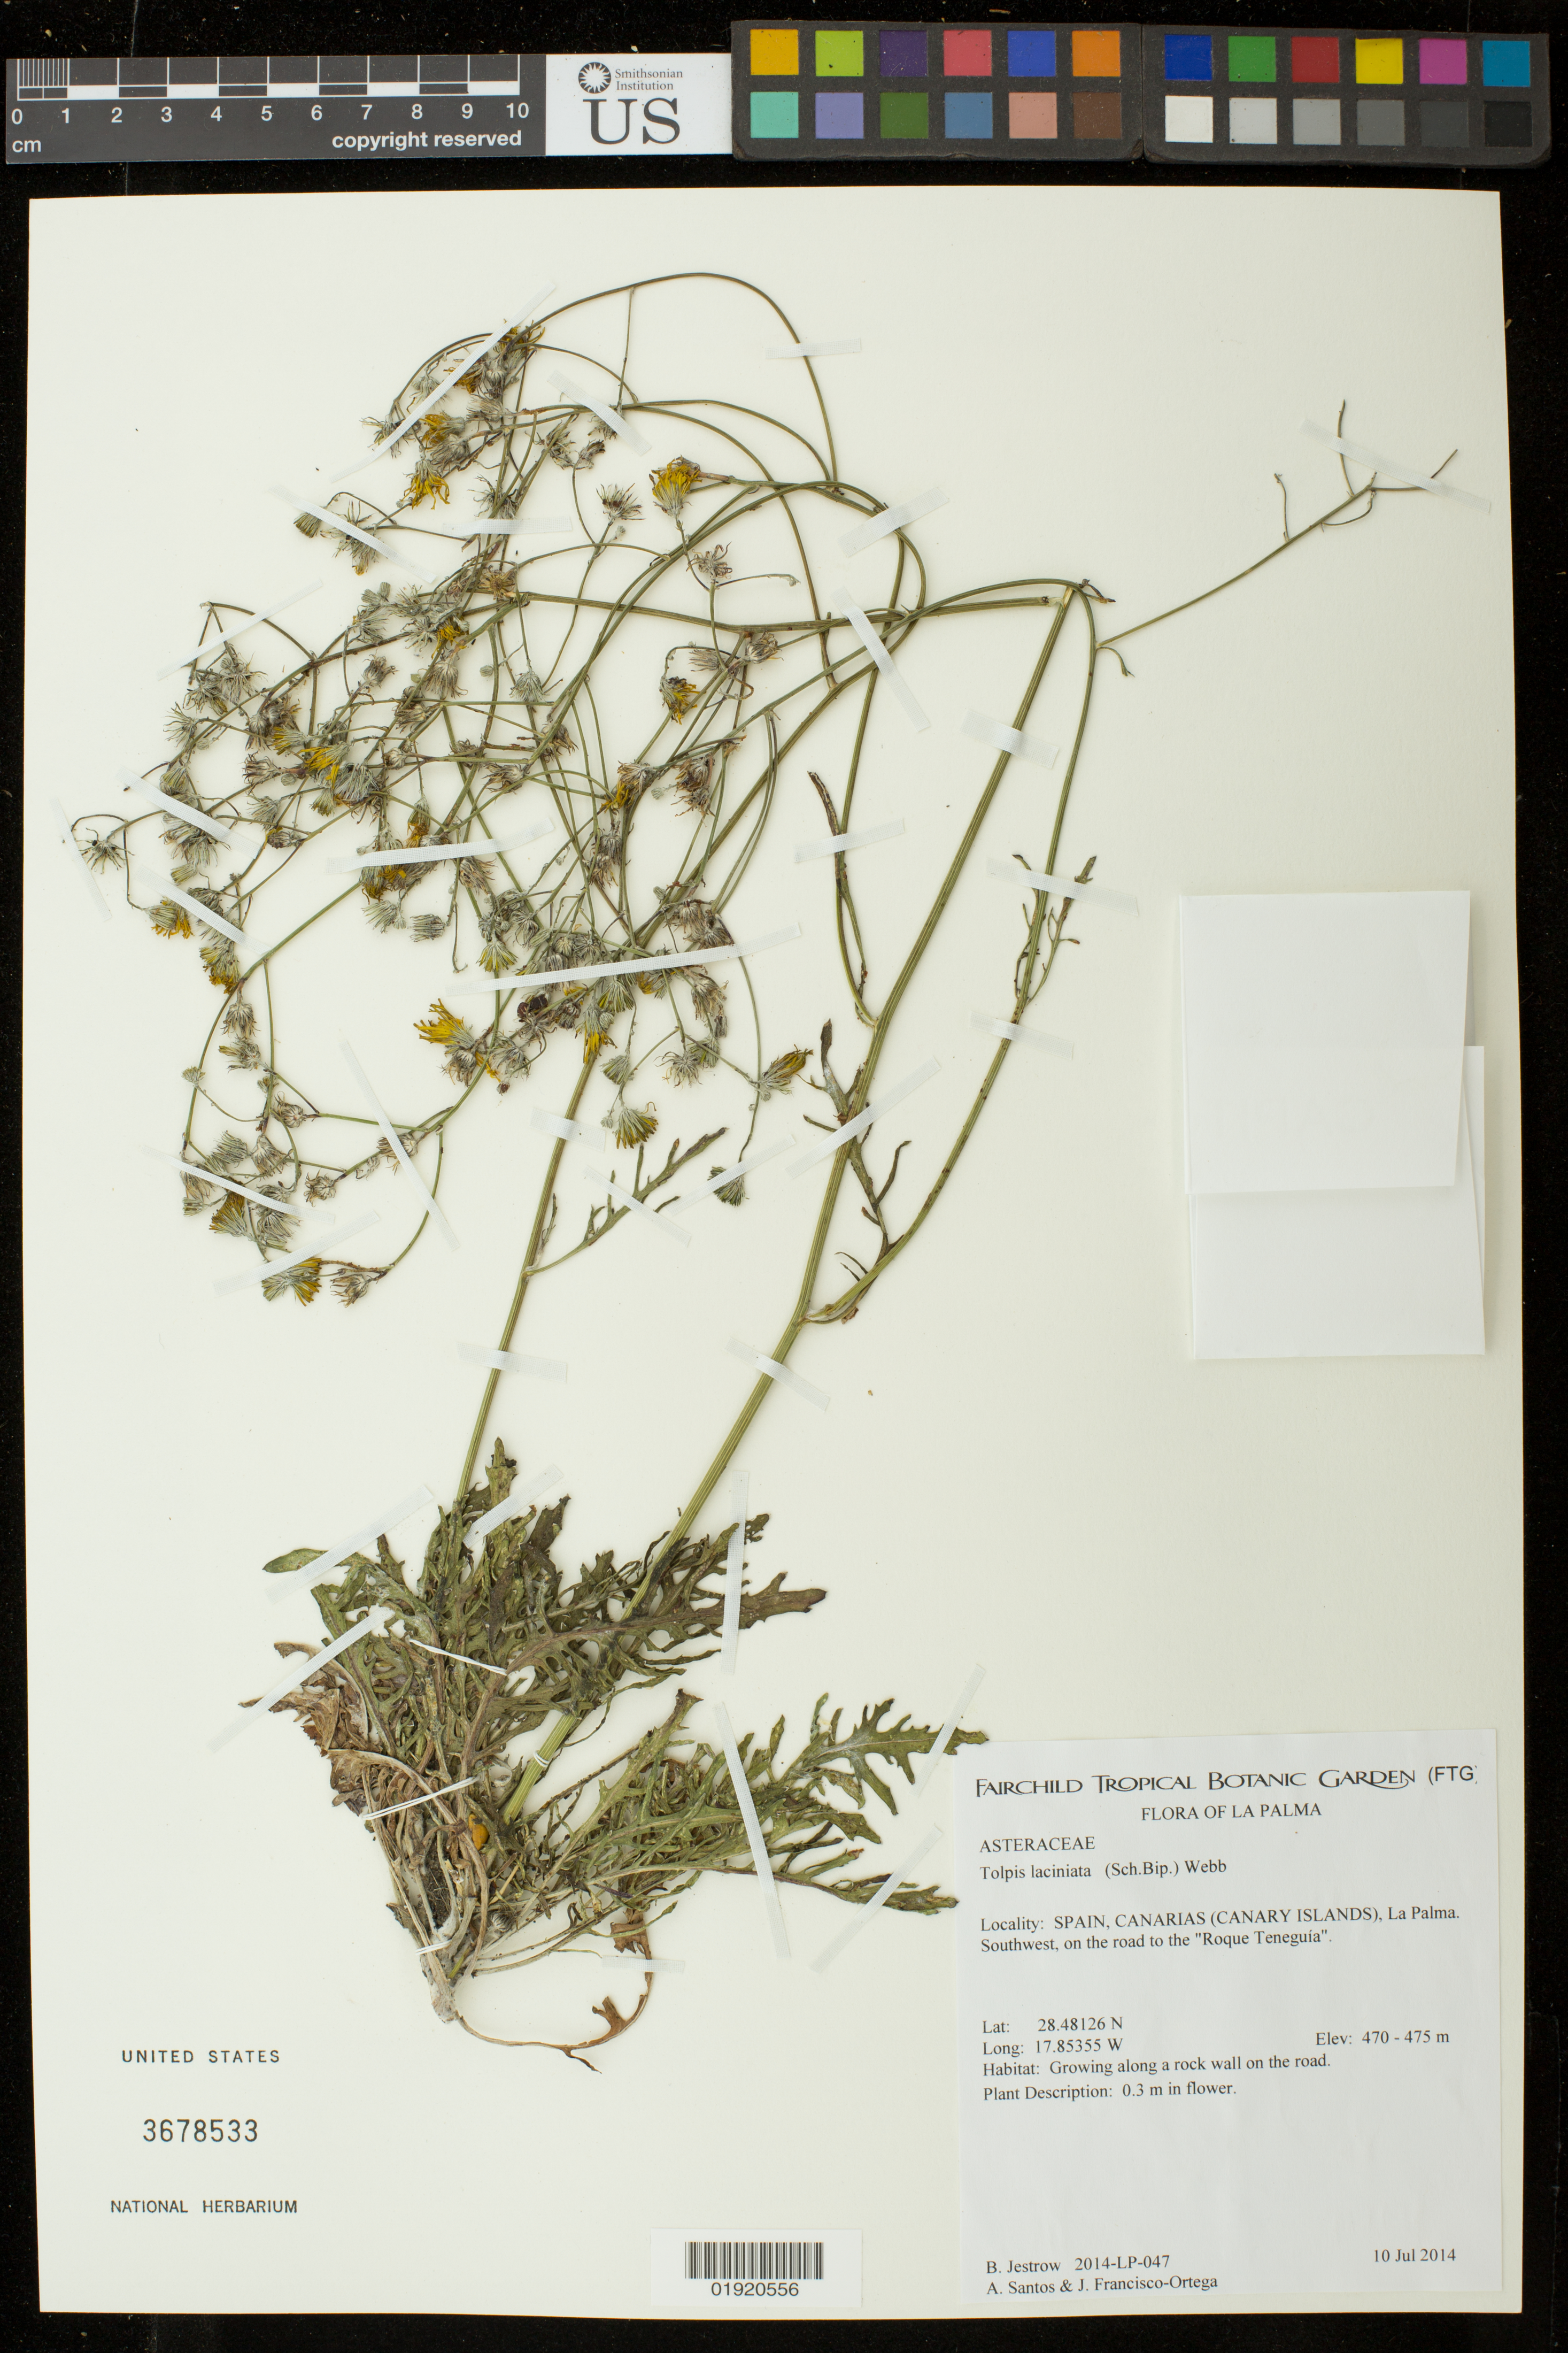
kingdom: Plantae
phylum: Tracheophyta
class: Magnoliopsida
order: Asterales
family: Asteraceae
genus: Tolpis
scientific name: Tolpis laciniata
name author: (Sch. Bip.) Webb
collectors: B. Jestrow, A. Santos & J. Fransisco-Ortega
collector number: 047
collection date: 2014-07-10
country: Spain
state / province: Canarias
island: La Palma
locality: Spain, Canarias (Canary Islands), La Palma.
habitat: Growing along a rock wall on the road.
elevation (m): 470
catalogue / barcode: US 3678533